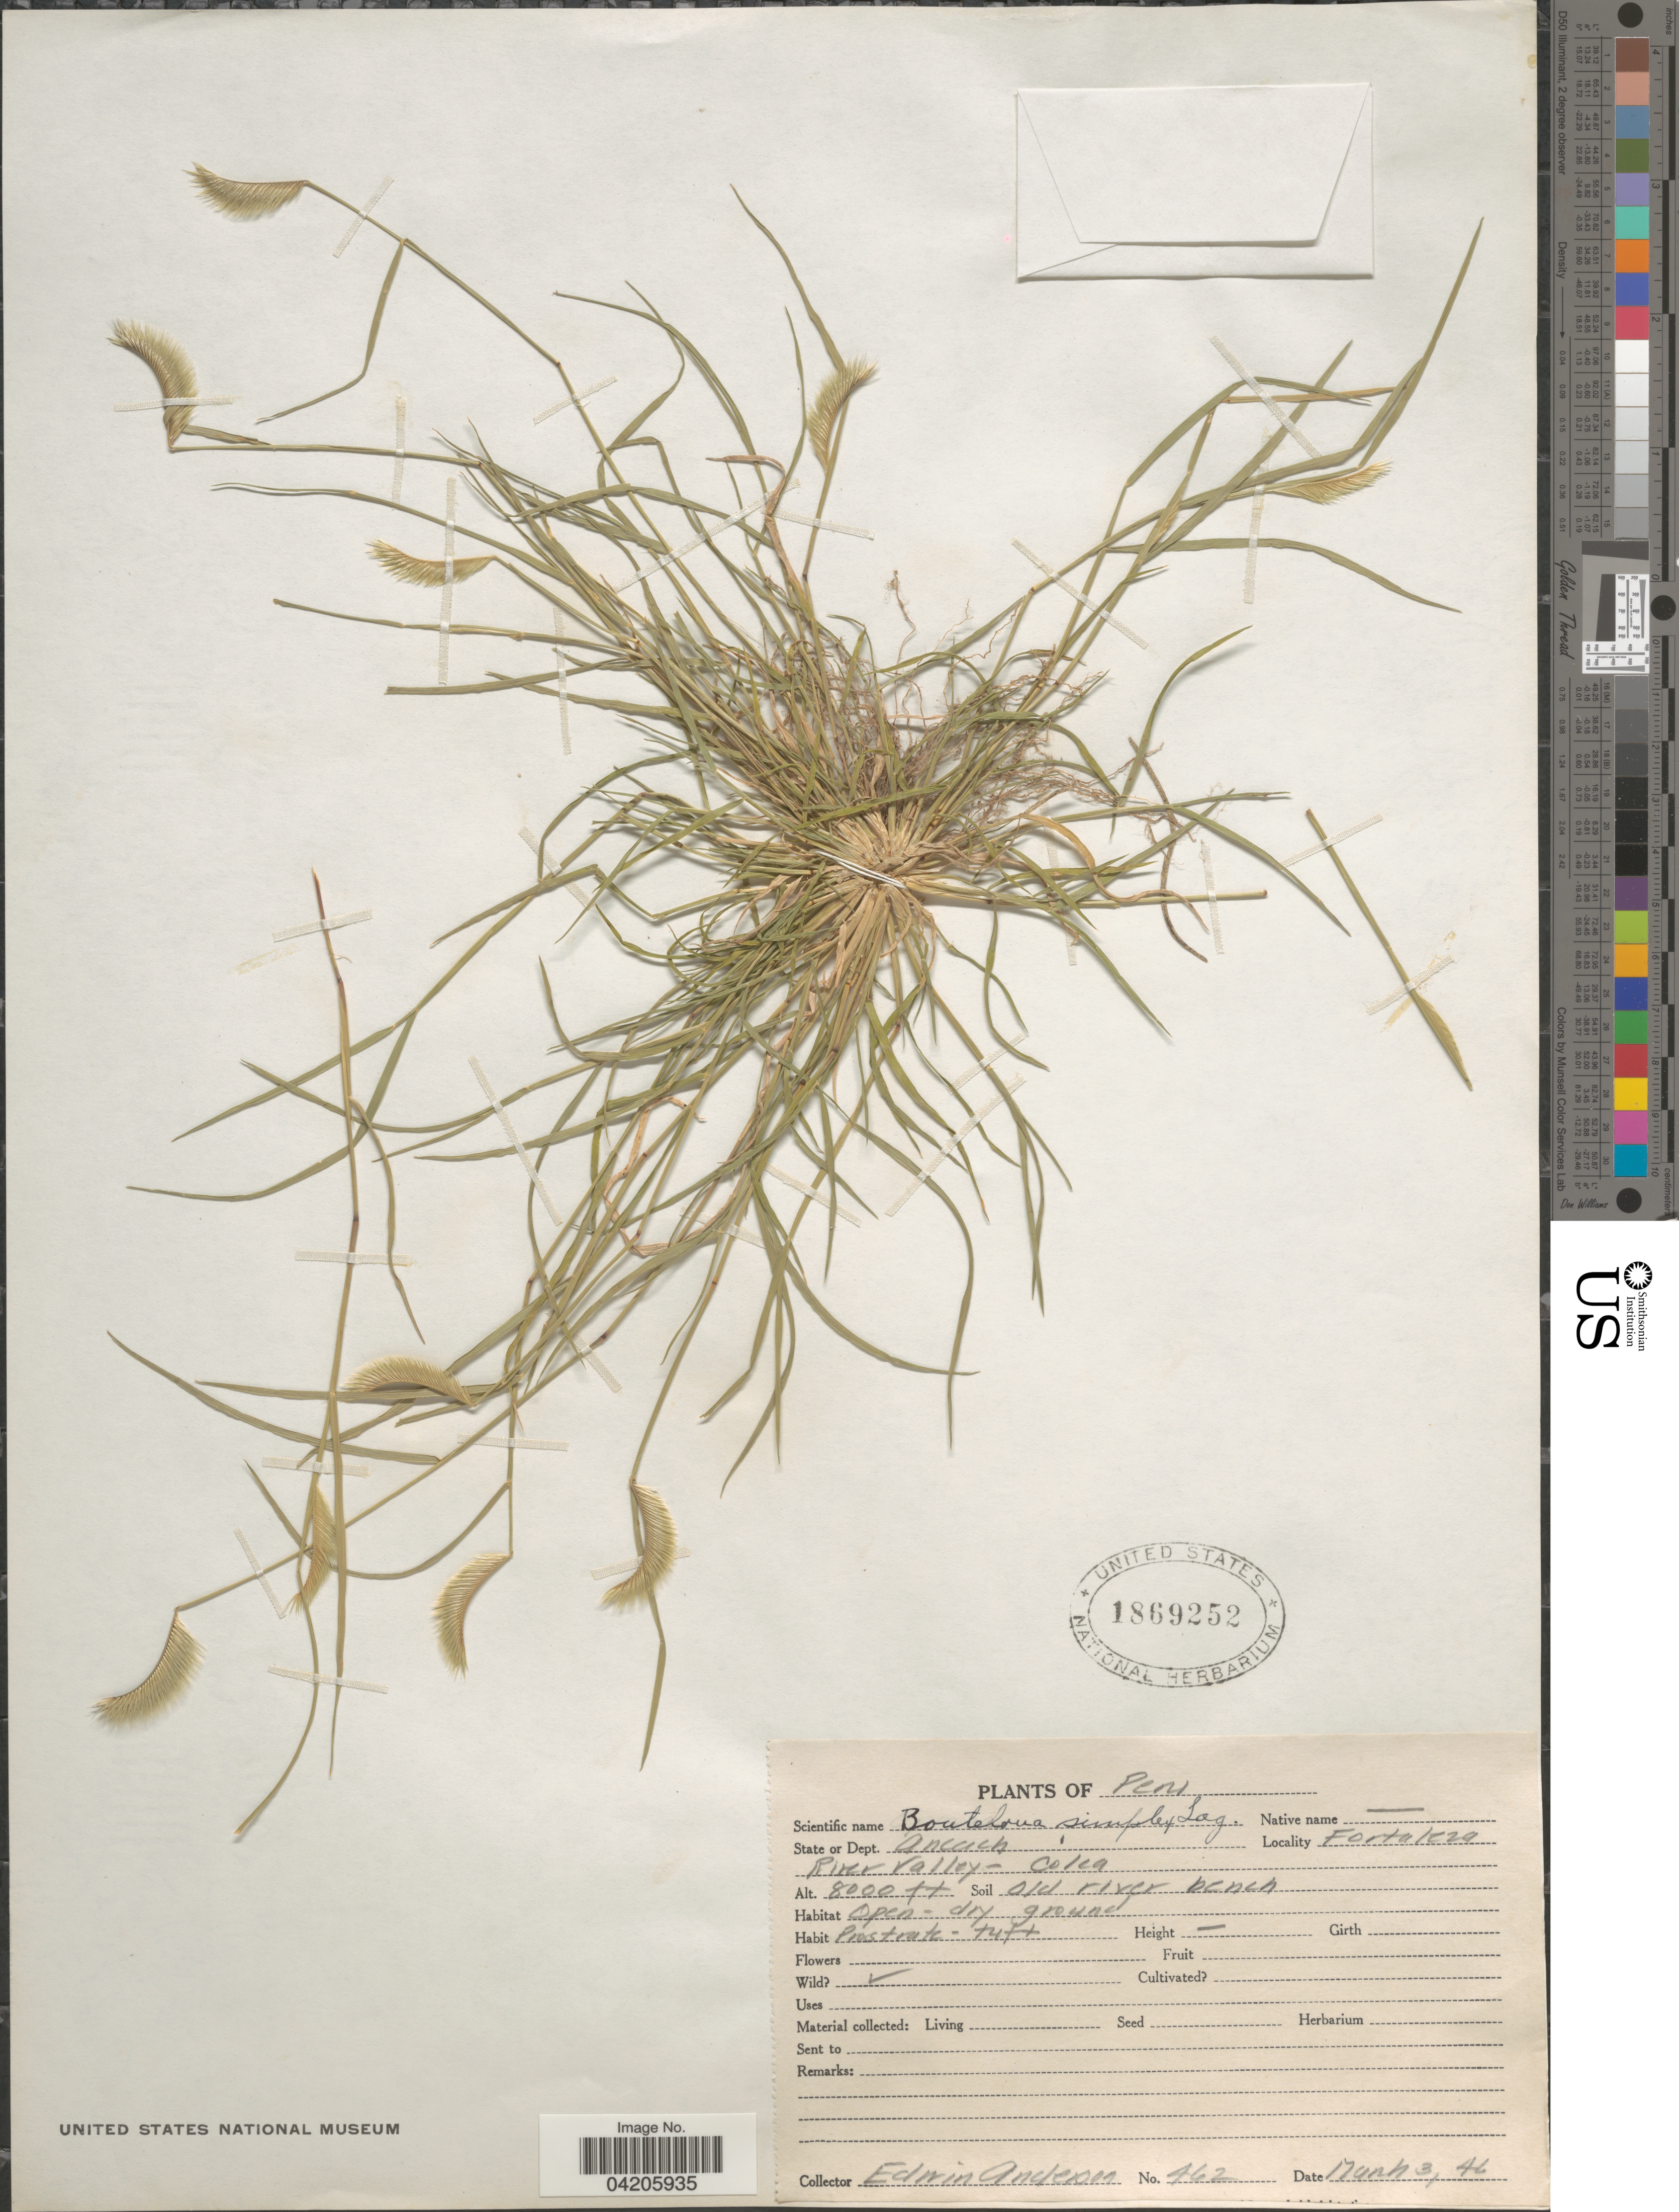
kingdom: Plantae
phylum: Tracheophyta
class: Liliopsida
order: Poales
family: Poaceae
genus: Bouteloua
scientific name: Bouteloua simplex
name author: Lag.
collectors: E. Anderson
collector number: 462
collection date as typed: Transcribed d/m/y: 3/3/46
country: Peru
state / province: Ancash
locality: Dept. Ancach. Fortaleza River Valley - Calca.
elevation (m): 2438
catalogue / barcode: US 1869252